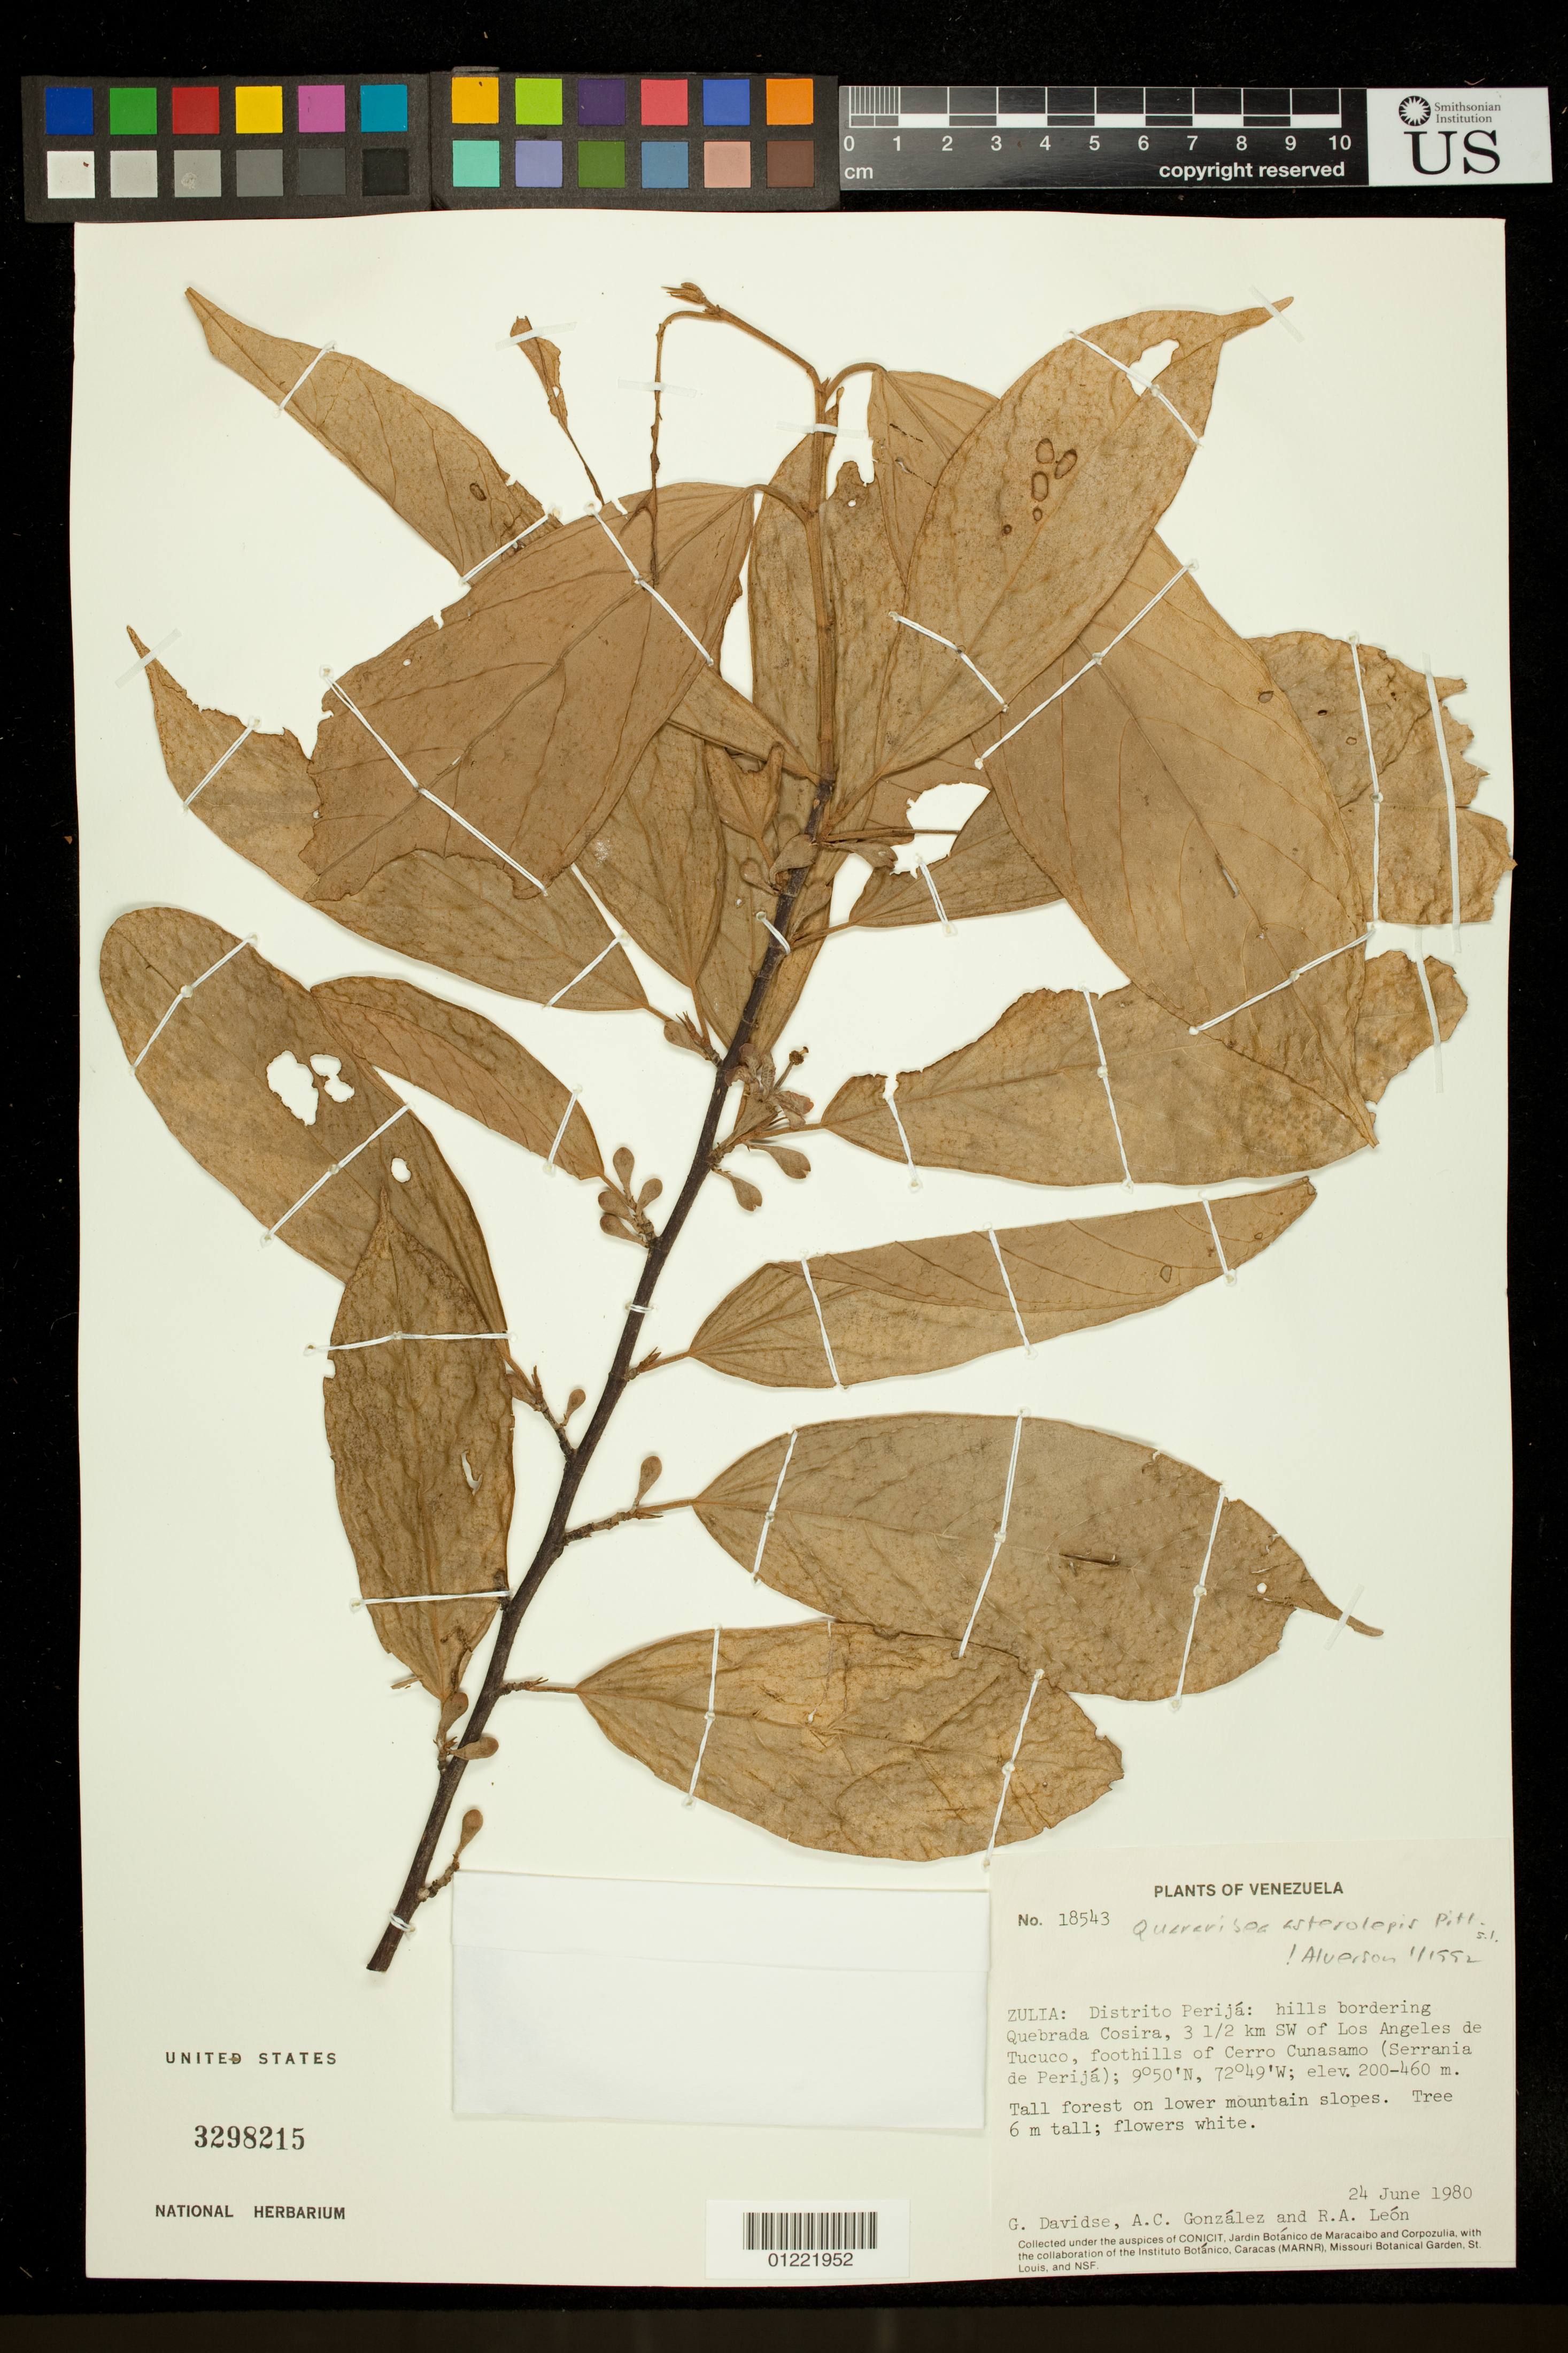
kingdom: Plantae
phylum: Tracheophyta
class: Magnoliopsida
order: Malvales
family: Malvaceae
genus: Quararibea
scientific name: Quararibea asterolepis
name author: Pittier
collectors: G. Davidse, A. C. González & R. A. León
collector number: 18543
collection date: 1980-06-24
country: Venezuela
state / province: Zulia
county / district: Machiques de Perijá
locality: hills bordering Quebrada Cosira, 3 1/2 km SW of Los Angeles de Tucuco, foothills of Cerro Cunasamo (Serrania de Perija). Tall forest on lower mountain slopes.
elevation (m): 200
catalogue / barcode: US 3298215